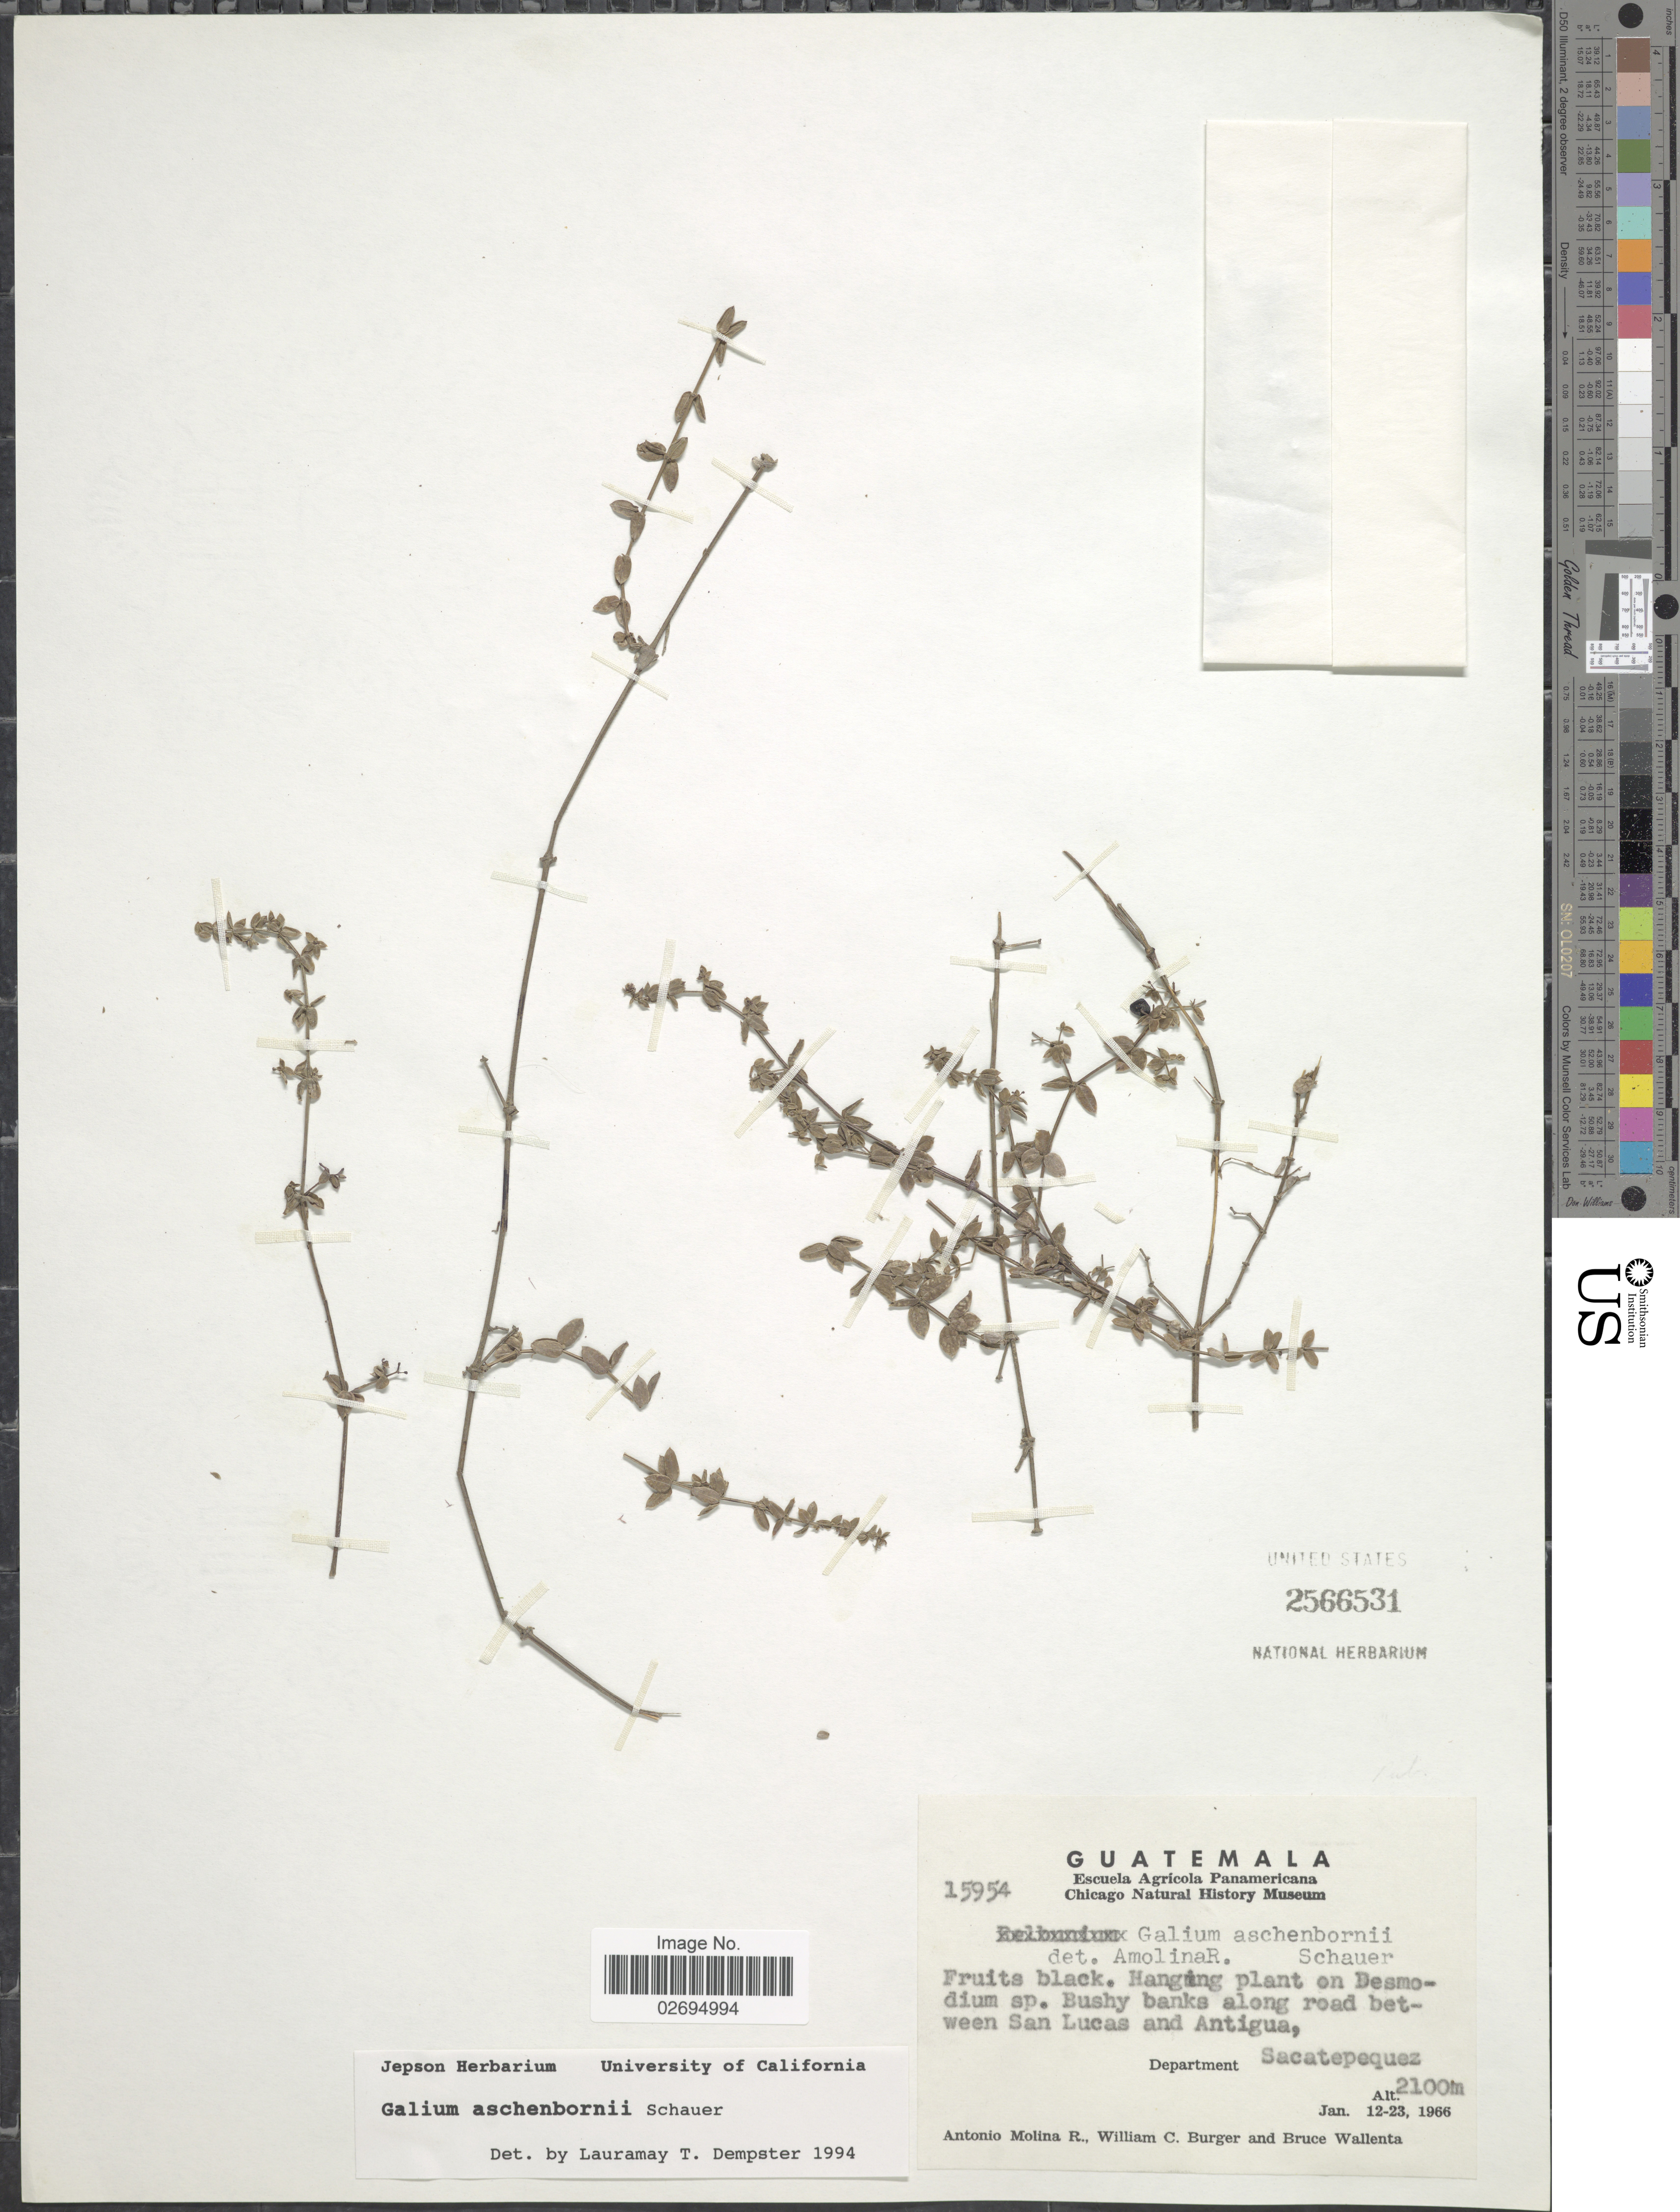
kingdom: Plantae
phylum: Tracheophyta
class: Magnoliopsida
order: Gentianales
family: Rubiaceae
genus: Galium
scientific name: Galium aschenbornii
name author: Schauer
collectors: A. Molina R., W. Burger & B. Wallenta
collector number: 15954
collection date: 1966-01-12/1966-01-23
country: Guatemala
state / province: Sacatepéquez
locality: Bushy banks along road between San Lucas and Antigua, Department Sacatepequez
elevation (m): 2100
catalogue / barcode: US 2566531